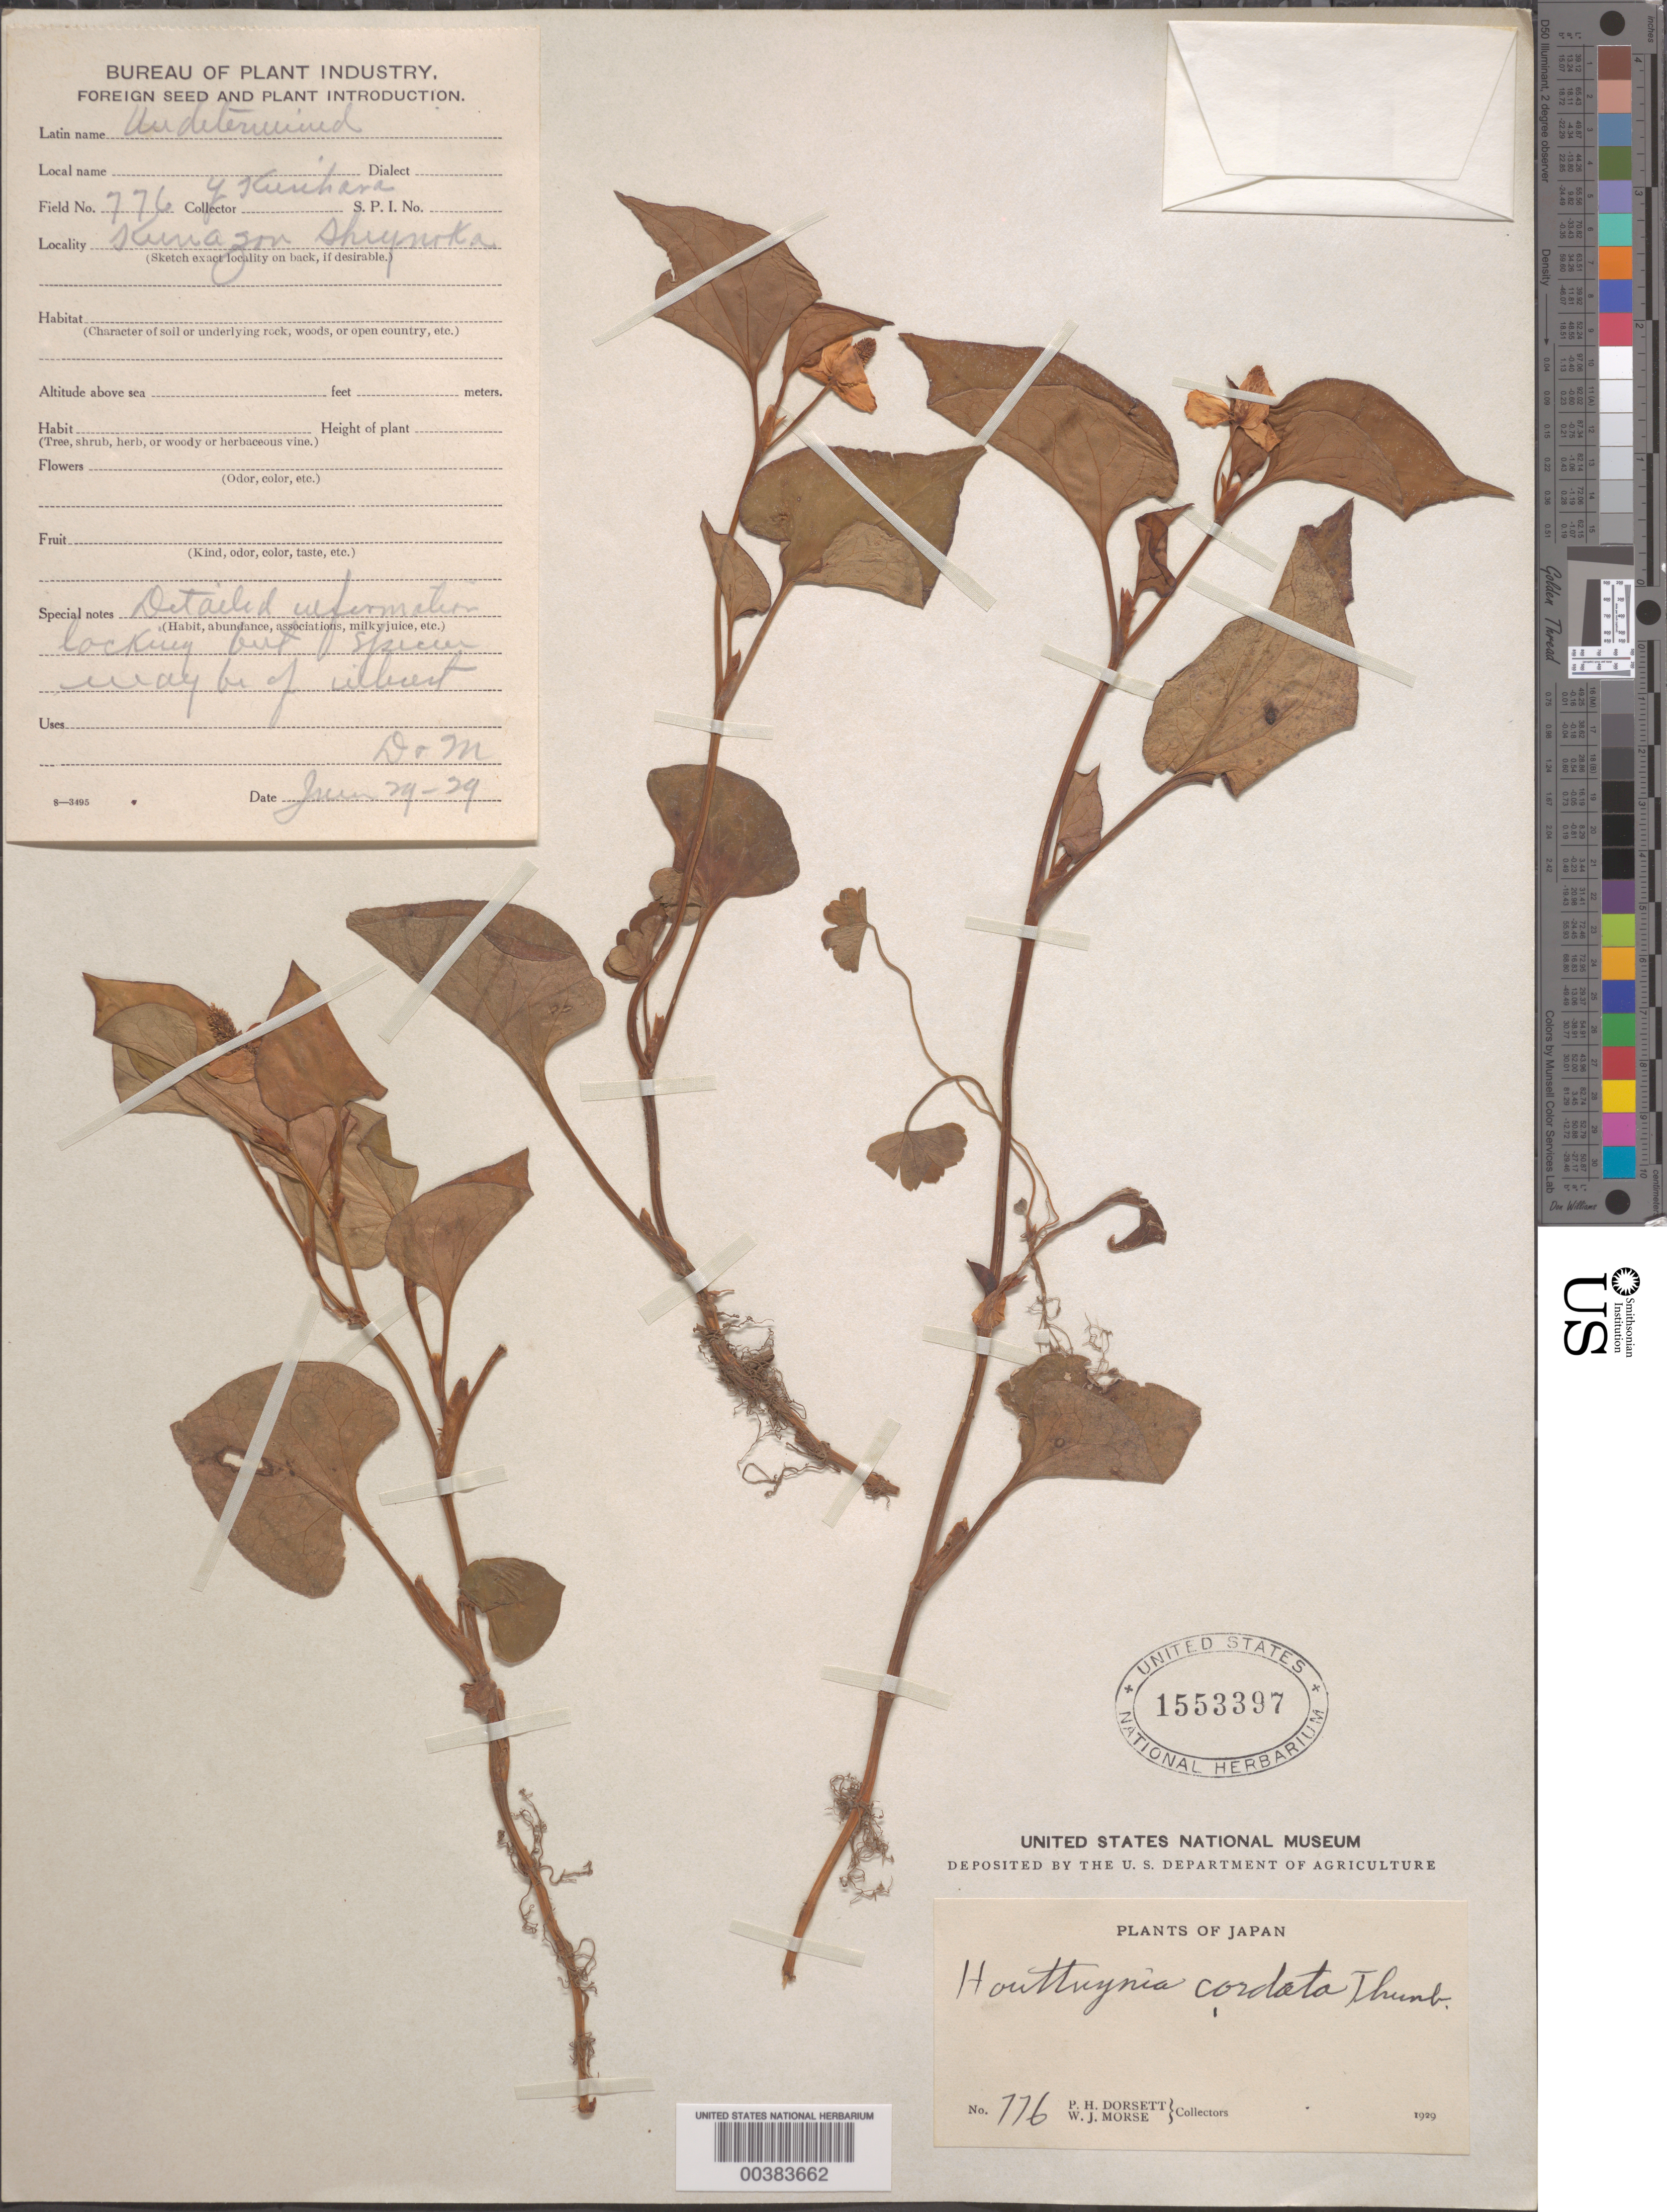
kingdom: Plantae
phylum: Tracheophyta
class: Magnoliopsida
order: Piperales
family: Saururaceae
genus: Houttuynia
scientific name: Houttuynia cordata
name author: Thunb.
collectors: P. H. Dorsett & W. J. Morse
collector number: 776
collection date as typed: Jun 1929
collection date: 1929-06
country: Japan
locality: Kunazon, shiynoka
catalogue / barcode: US 1553397